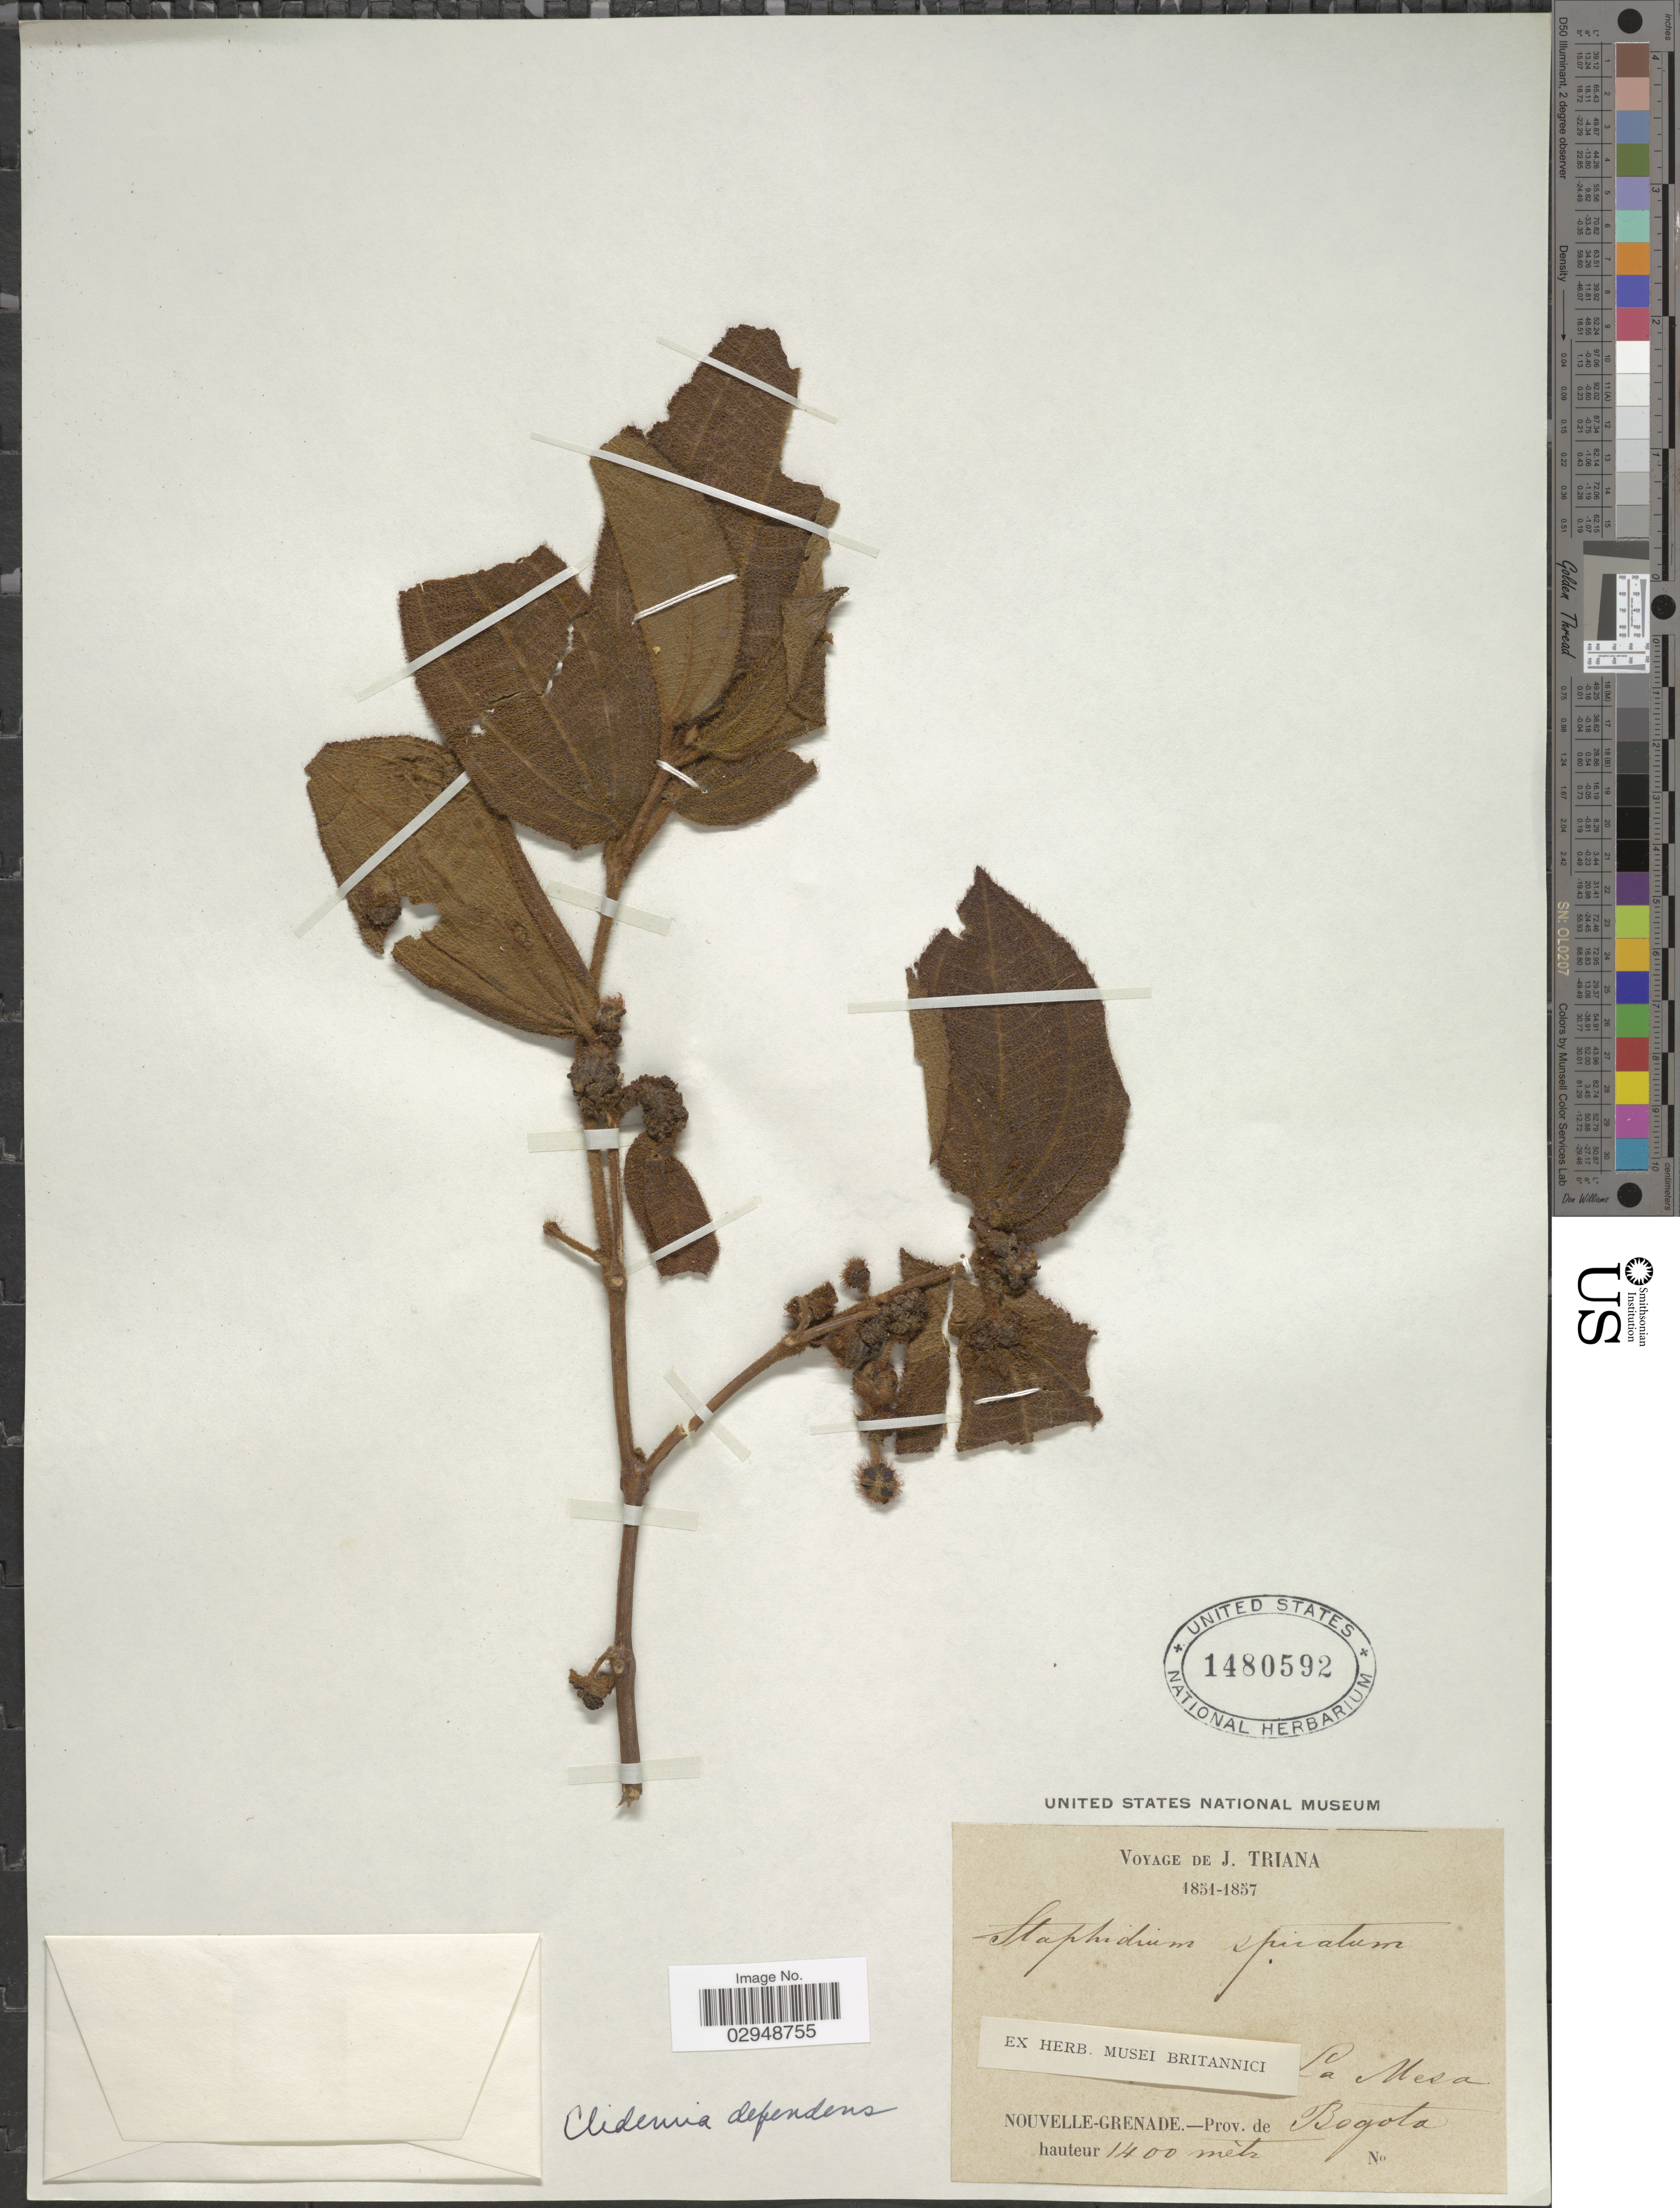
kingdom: Plantae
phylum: Tracheophyta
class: Magnoliopsida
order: Myrtales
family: Melastomataceae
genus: Clidemia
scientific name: Clidemia capitellata var. dependens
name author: (Pav. & D. Don) J.F. Macbr.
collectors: J. Triana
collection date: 1851/1857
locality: Nouvelle-Grenade.-Prov. de Bogota, La Mesa.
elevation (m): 1400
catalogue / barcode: US 1480592